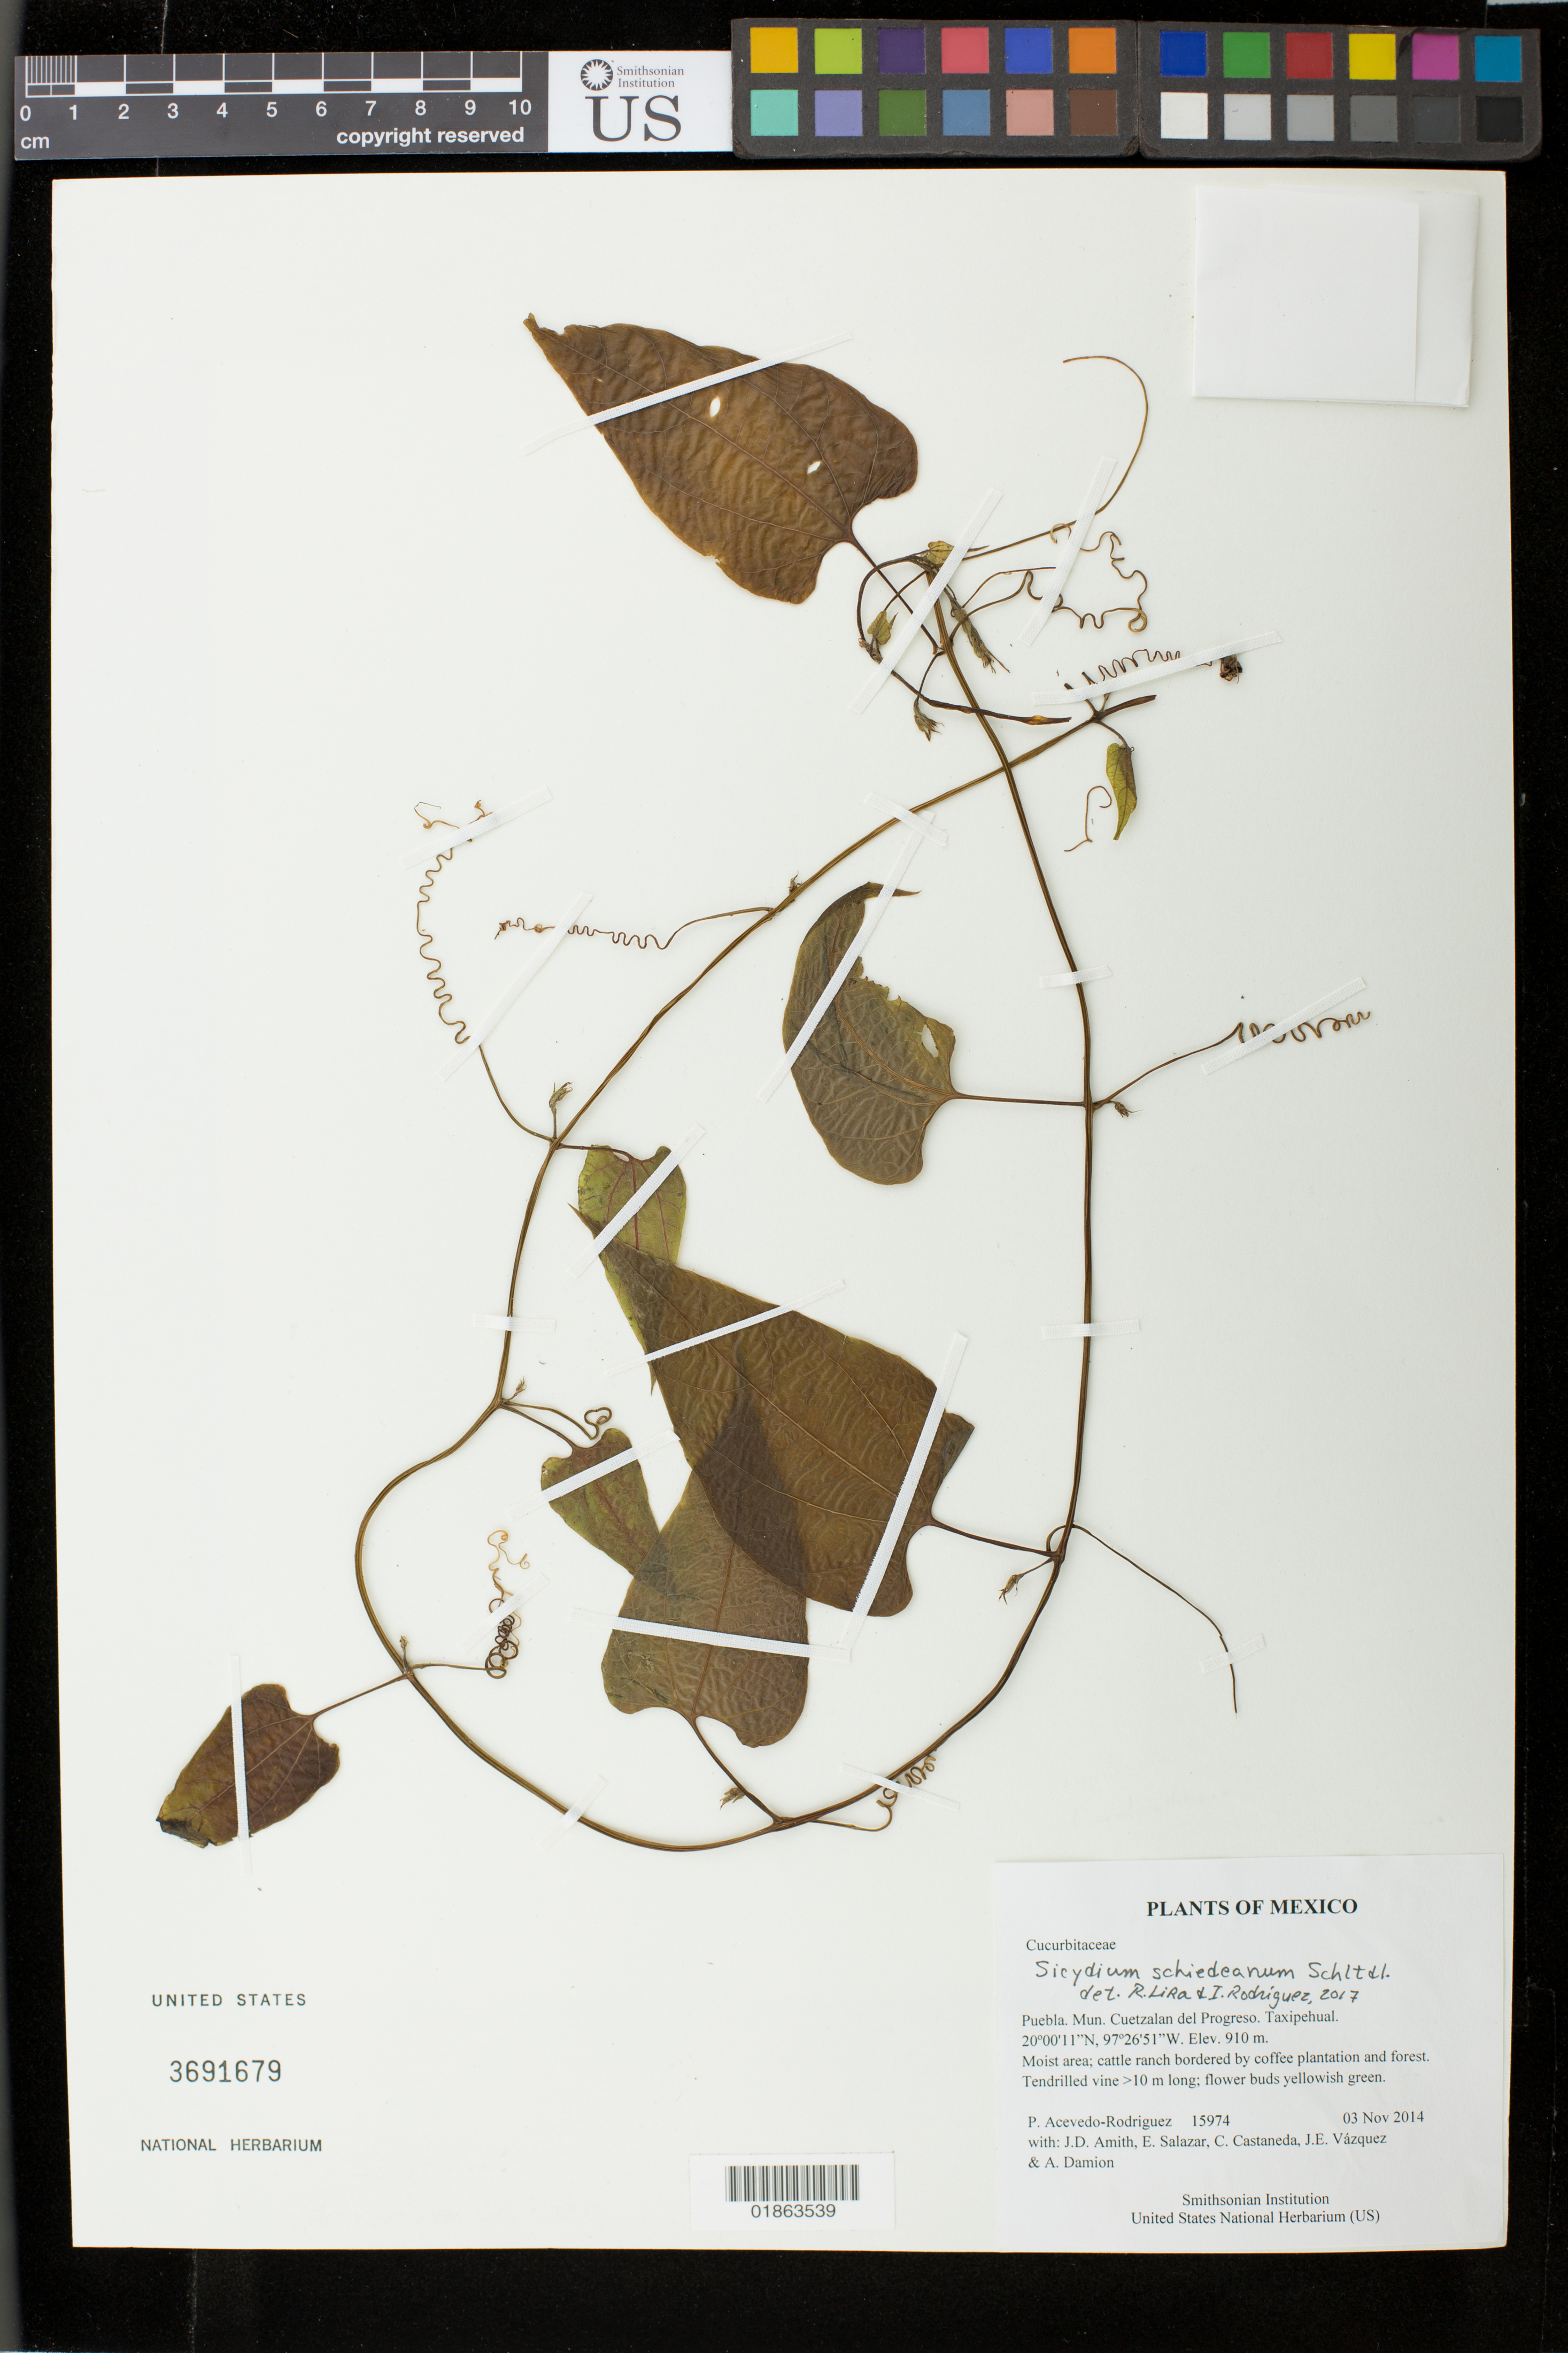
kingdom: Plantae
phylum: Tracheophyta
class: Magnoliopsida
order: Cucurbitales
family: Cucurbitaceae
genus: Sicydium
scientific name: Sicydium schiedeanum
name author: Schltdl.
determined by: Acevedo-Rodríguez, P., (BOT), Smithsonian Institution - National Museum of Natural History (UNITED STATES)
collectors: P. Acevedo-Rodr., J. D. Amith, E. Salazar, C. Castaneda, J. E. Vázquez & A. Damion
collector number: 15974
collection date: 2014-11-03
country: Mexico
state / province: Puebla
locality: Mun. Cuetzalan del Progreso. Taxipehual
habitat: Moist area; cattle ranch bordered with coffee plant. and forest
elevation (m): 910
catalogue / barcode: US 3691679